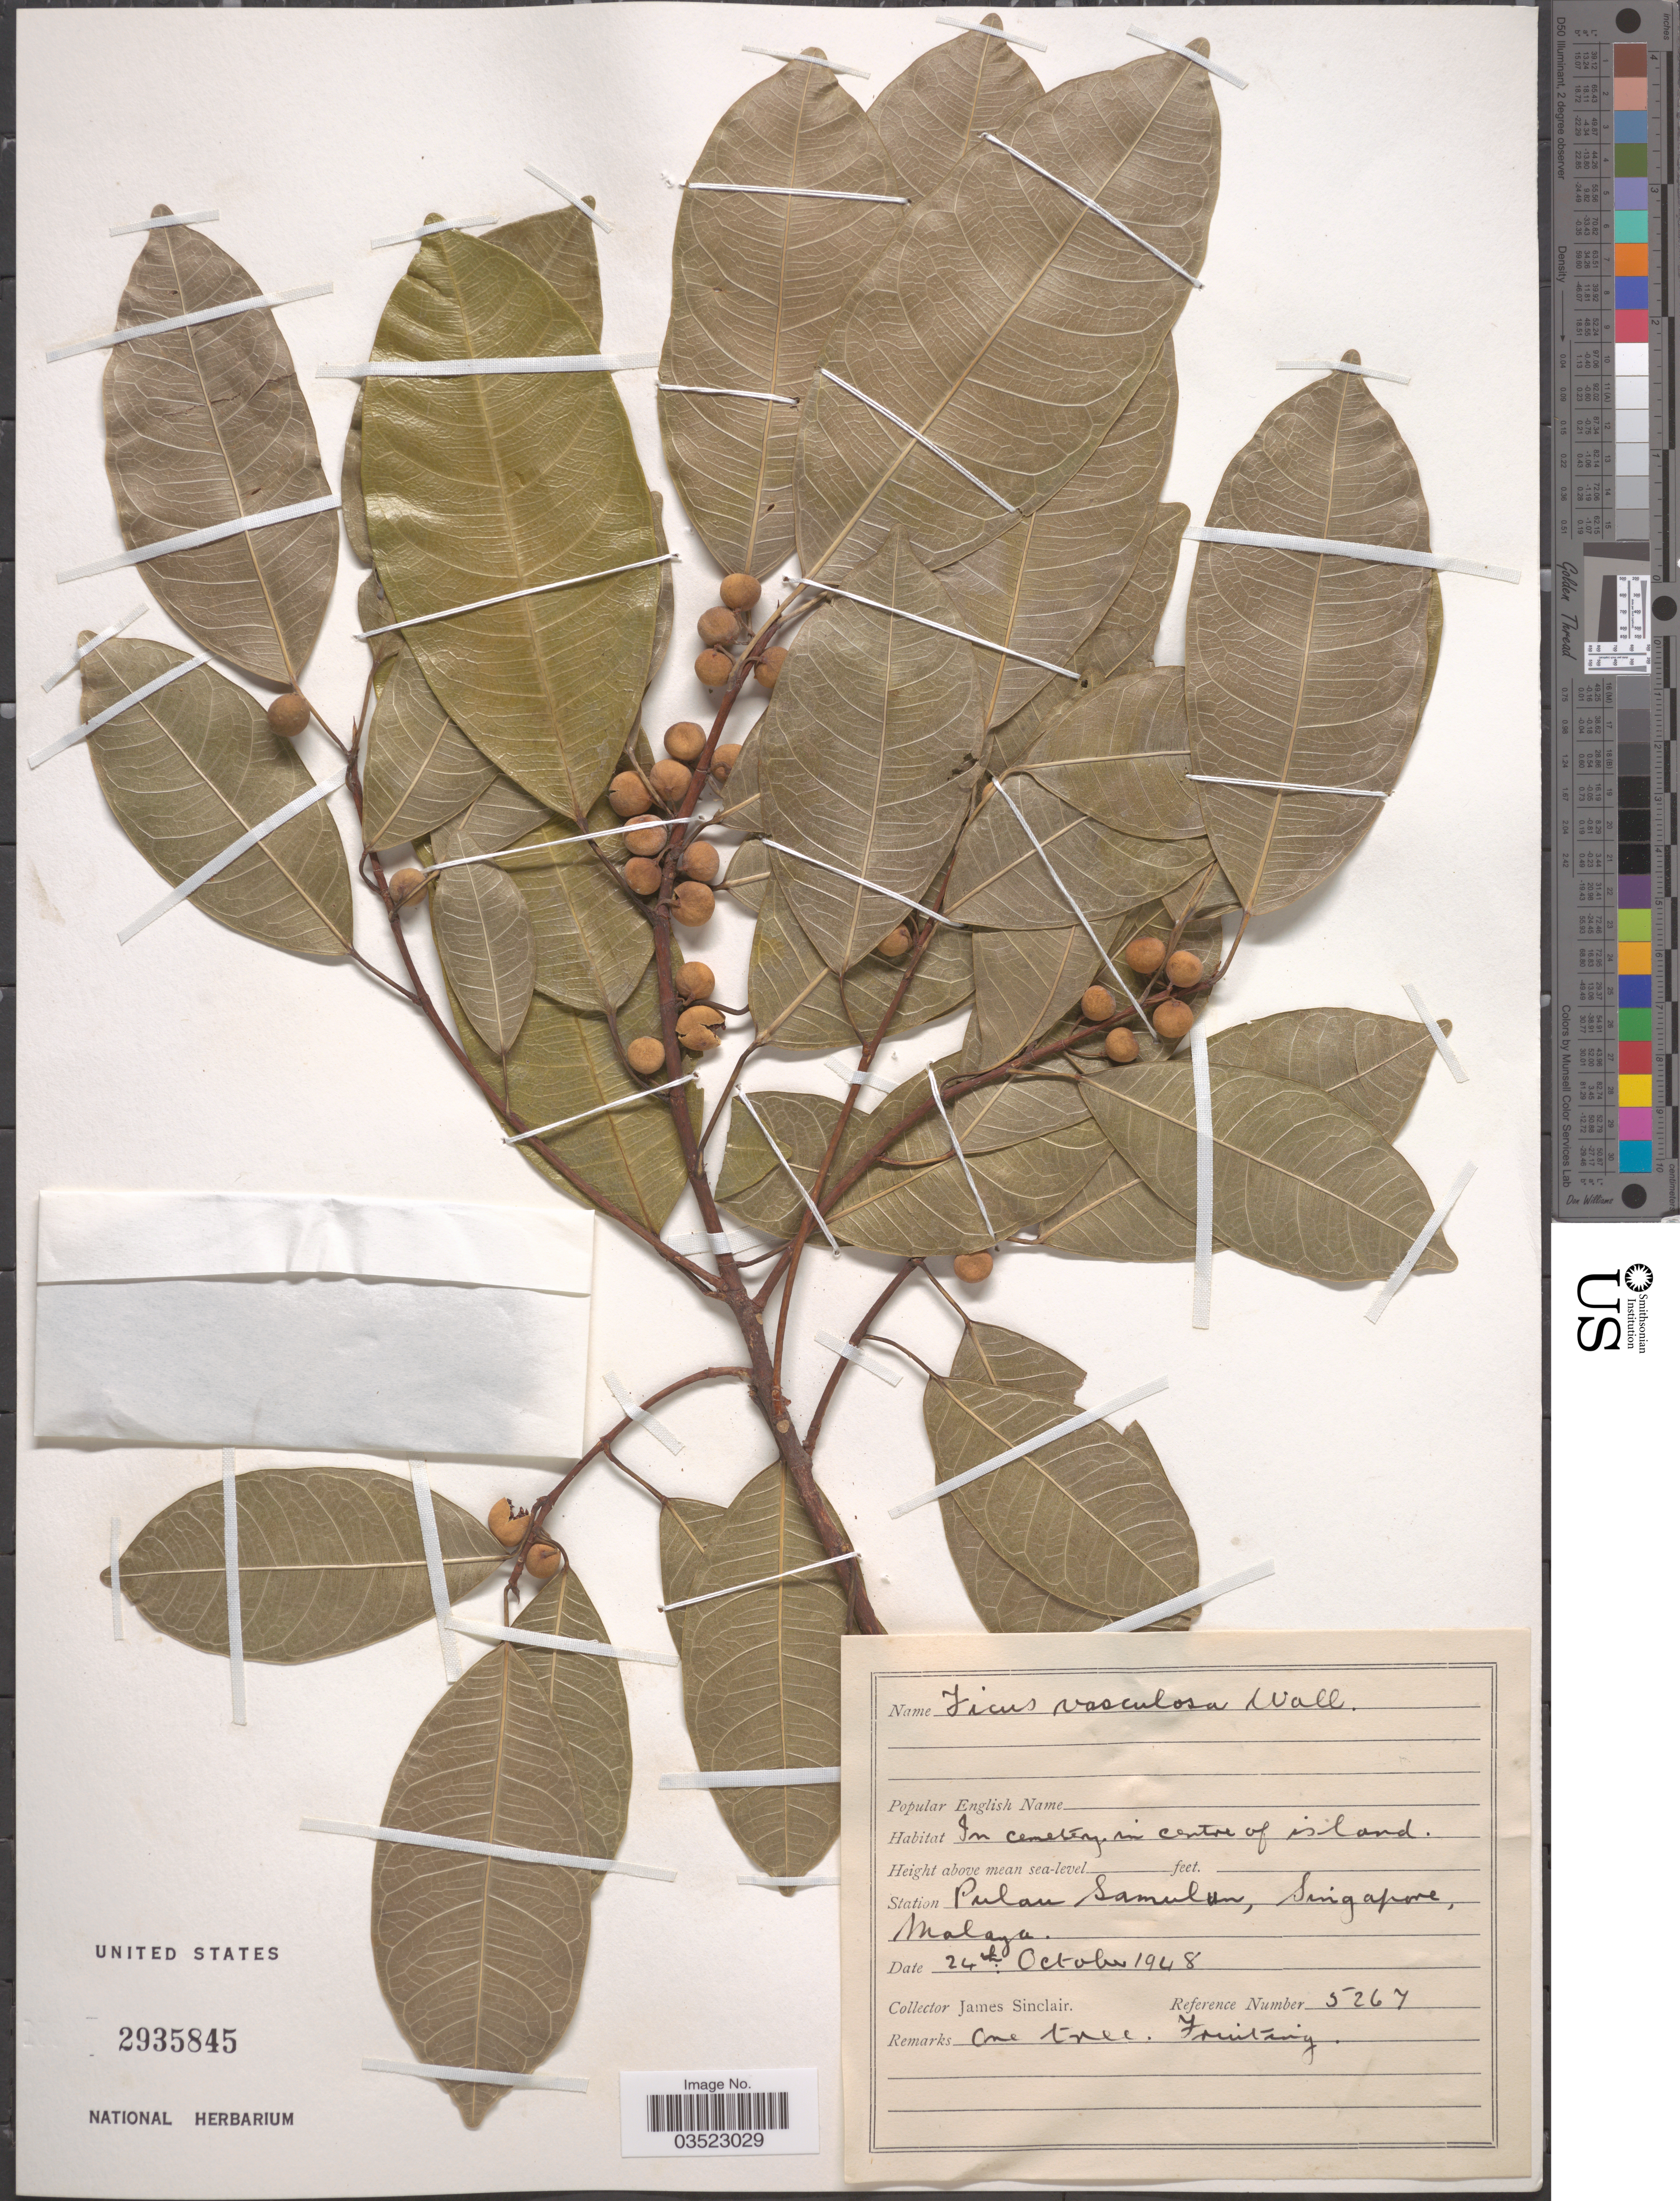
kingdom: Plantae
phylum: Tracheophyta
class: Magnoliopsida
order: Rosales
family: Moraceae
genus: Ficus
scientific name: Ficus vasculosa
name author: Wall. ex Miq.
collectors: J. Sinclair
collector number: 5267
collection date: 1948-10-24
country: Singapore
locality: Station Pulau Samulun, Malaya.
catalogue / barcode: US 2935845